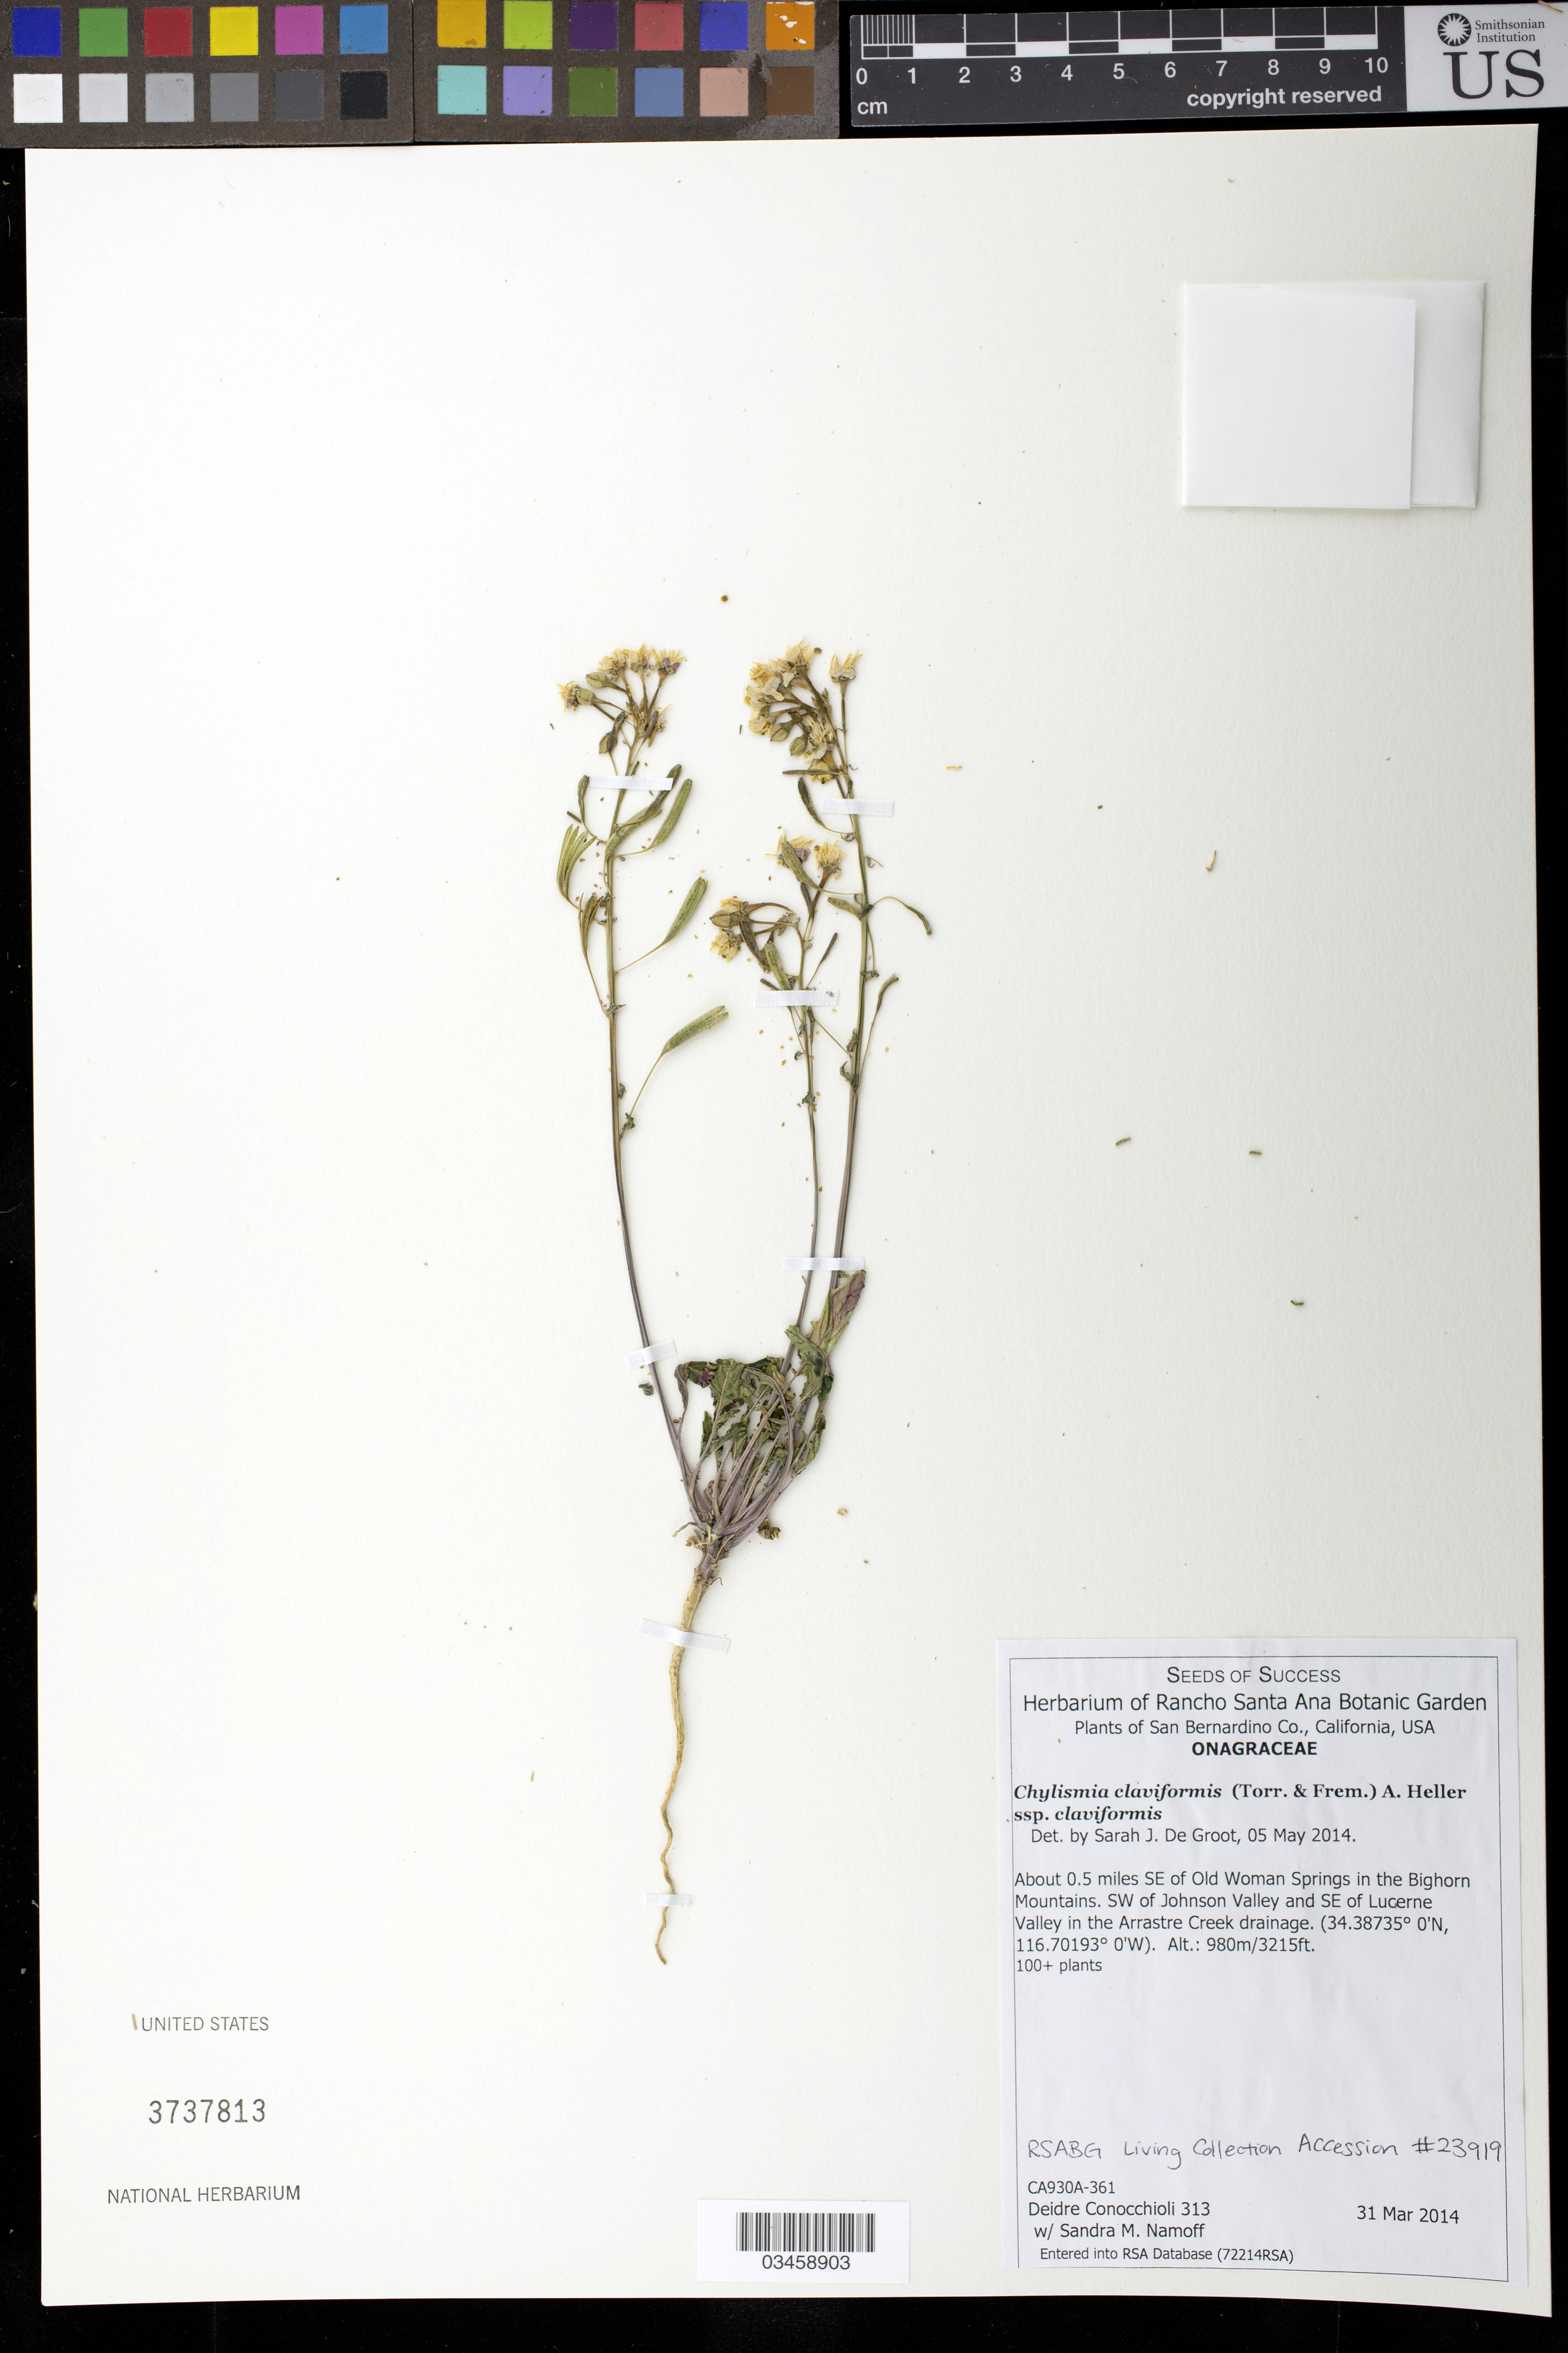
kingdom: Plantae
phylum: Tracheophyta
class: Magnoliopsida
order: Myrtales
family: Onagraceae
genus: Chylismia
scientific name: Chylismia claviformis subsp. claviformis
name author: (Torr. & Frém.) A. Heller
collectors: D. Conocchioli & S. M. Namoff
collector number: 313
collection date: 2014-03-31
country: United States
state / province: California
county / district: San Bernardino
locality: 0.5 mi. SE of Old Woman Springs in the Bighorn Mts. SW of Johnson Valley and SE of Lucerne Valley in the Arrastre Creek drainage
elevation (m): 980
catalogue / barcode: US 3737813